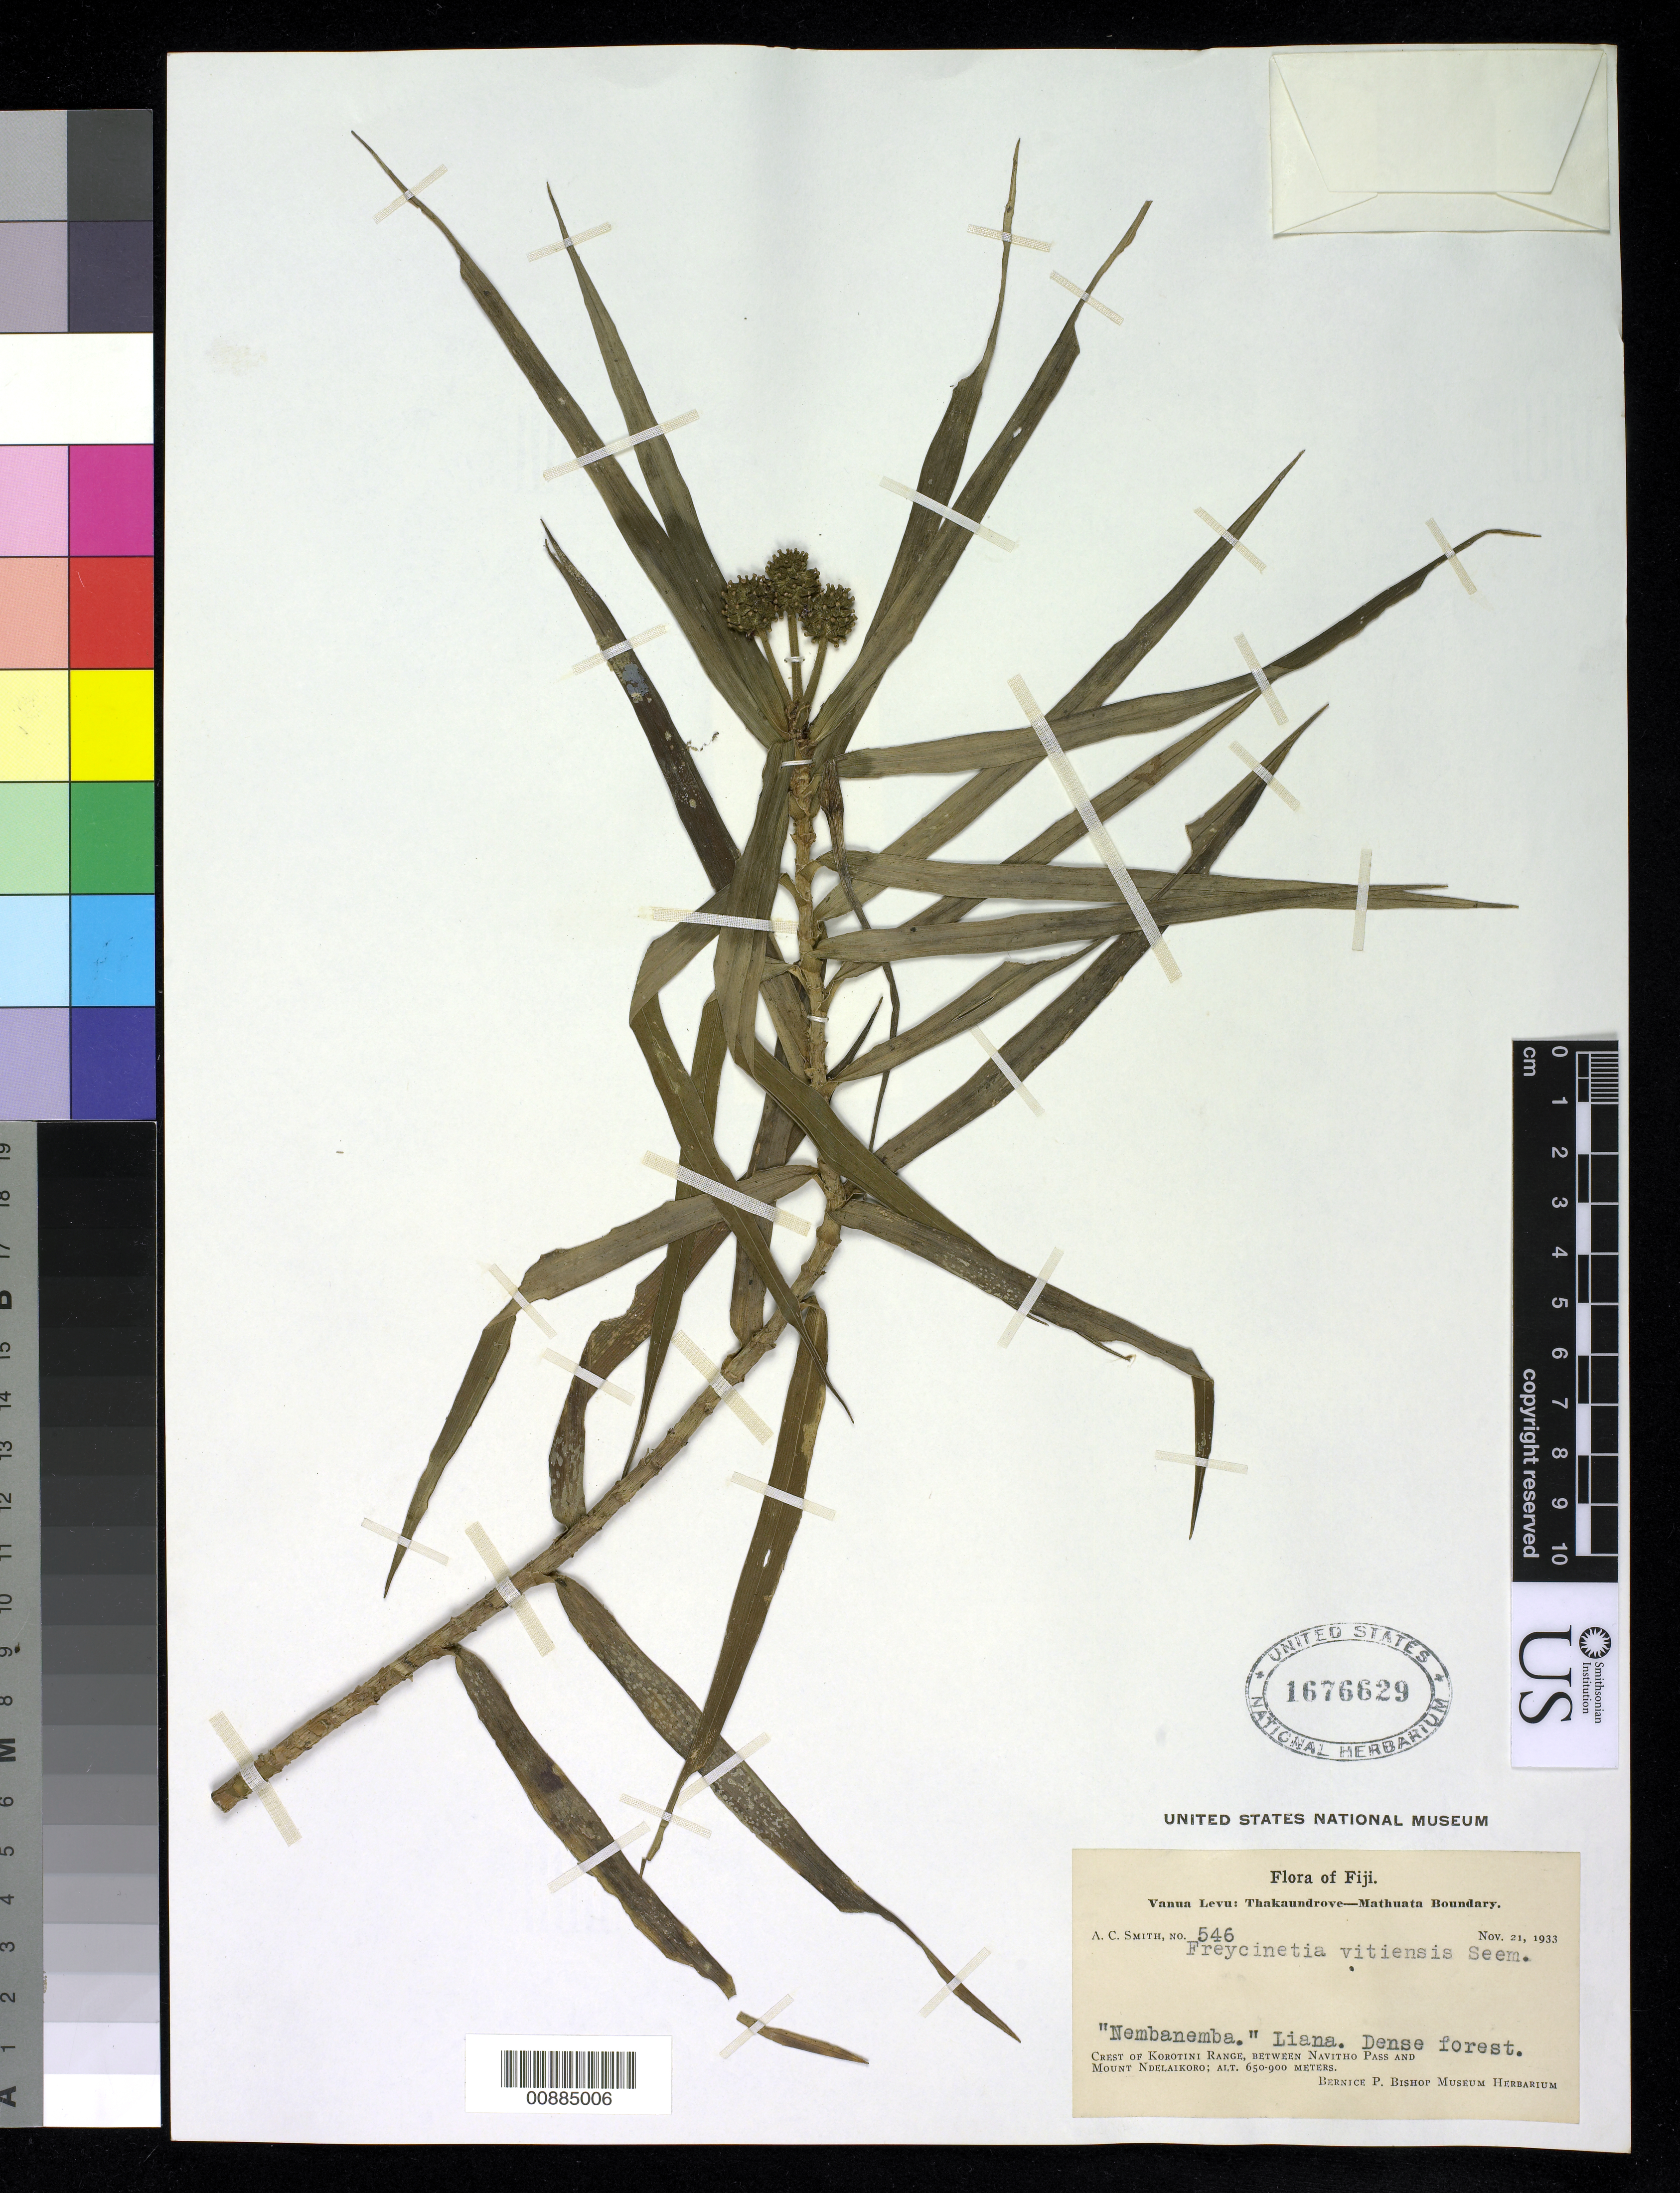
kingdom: Plantae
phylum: Tracheophyta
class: Liliopsida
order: Pandanales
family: Pandanaceae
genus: Freycinetia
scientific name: Freycinetia vitiensis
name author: Seem.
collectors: C. A. Smith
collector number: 546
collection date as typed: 21 Nov 1933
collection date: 1933-11-21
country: Fiji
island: Vanua Levu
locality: Crest of Korotini Range between Navitho Pass and Mount Ndelaikoro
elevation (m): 650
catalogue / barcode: US 1676629